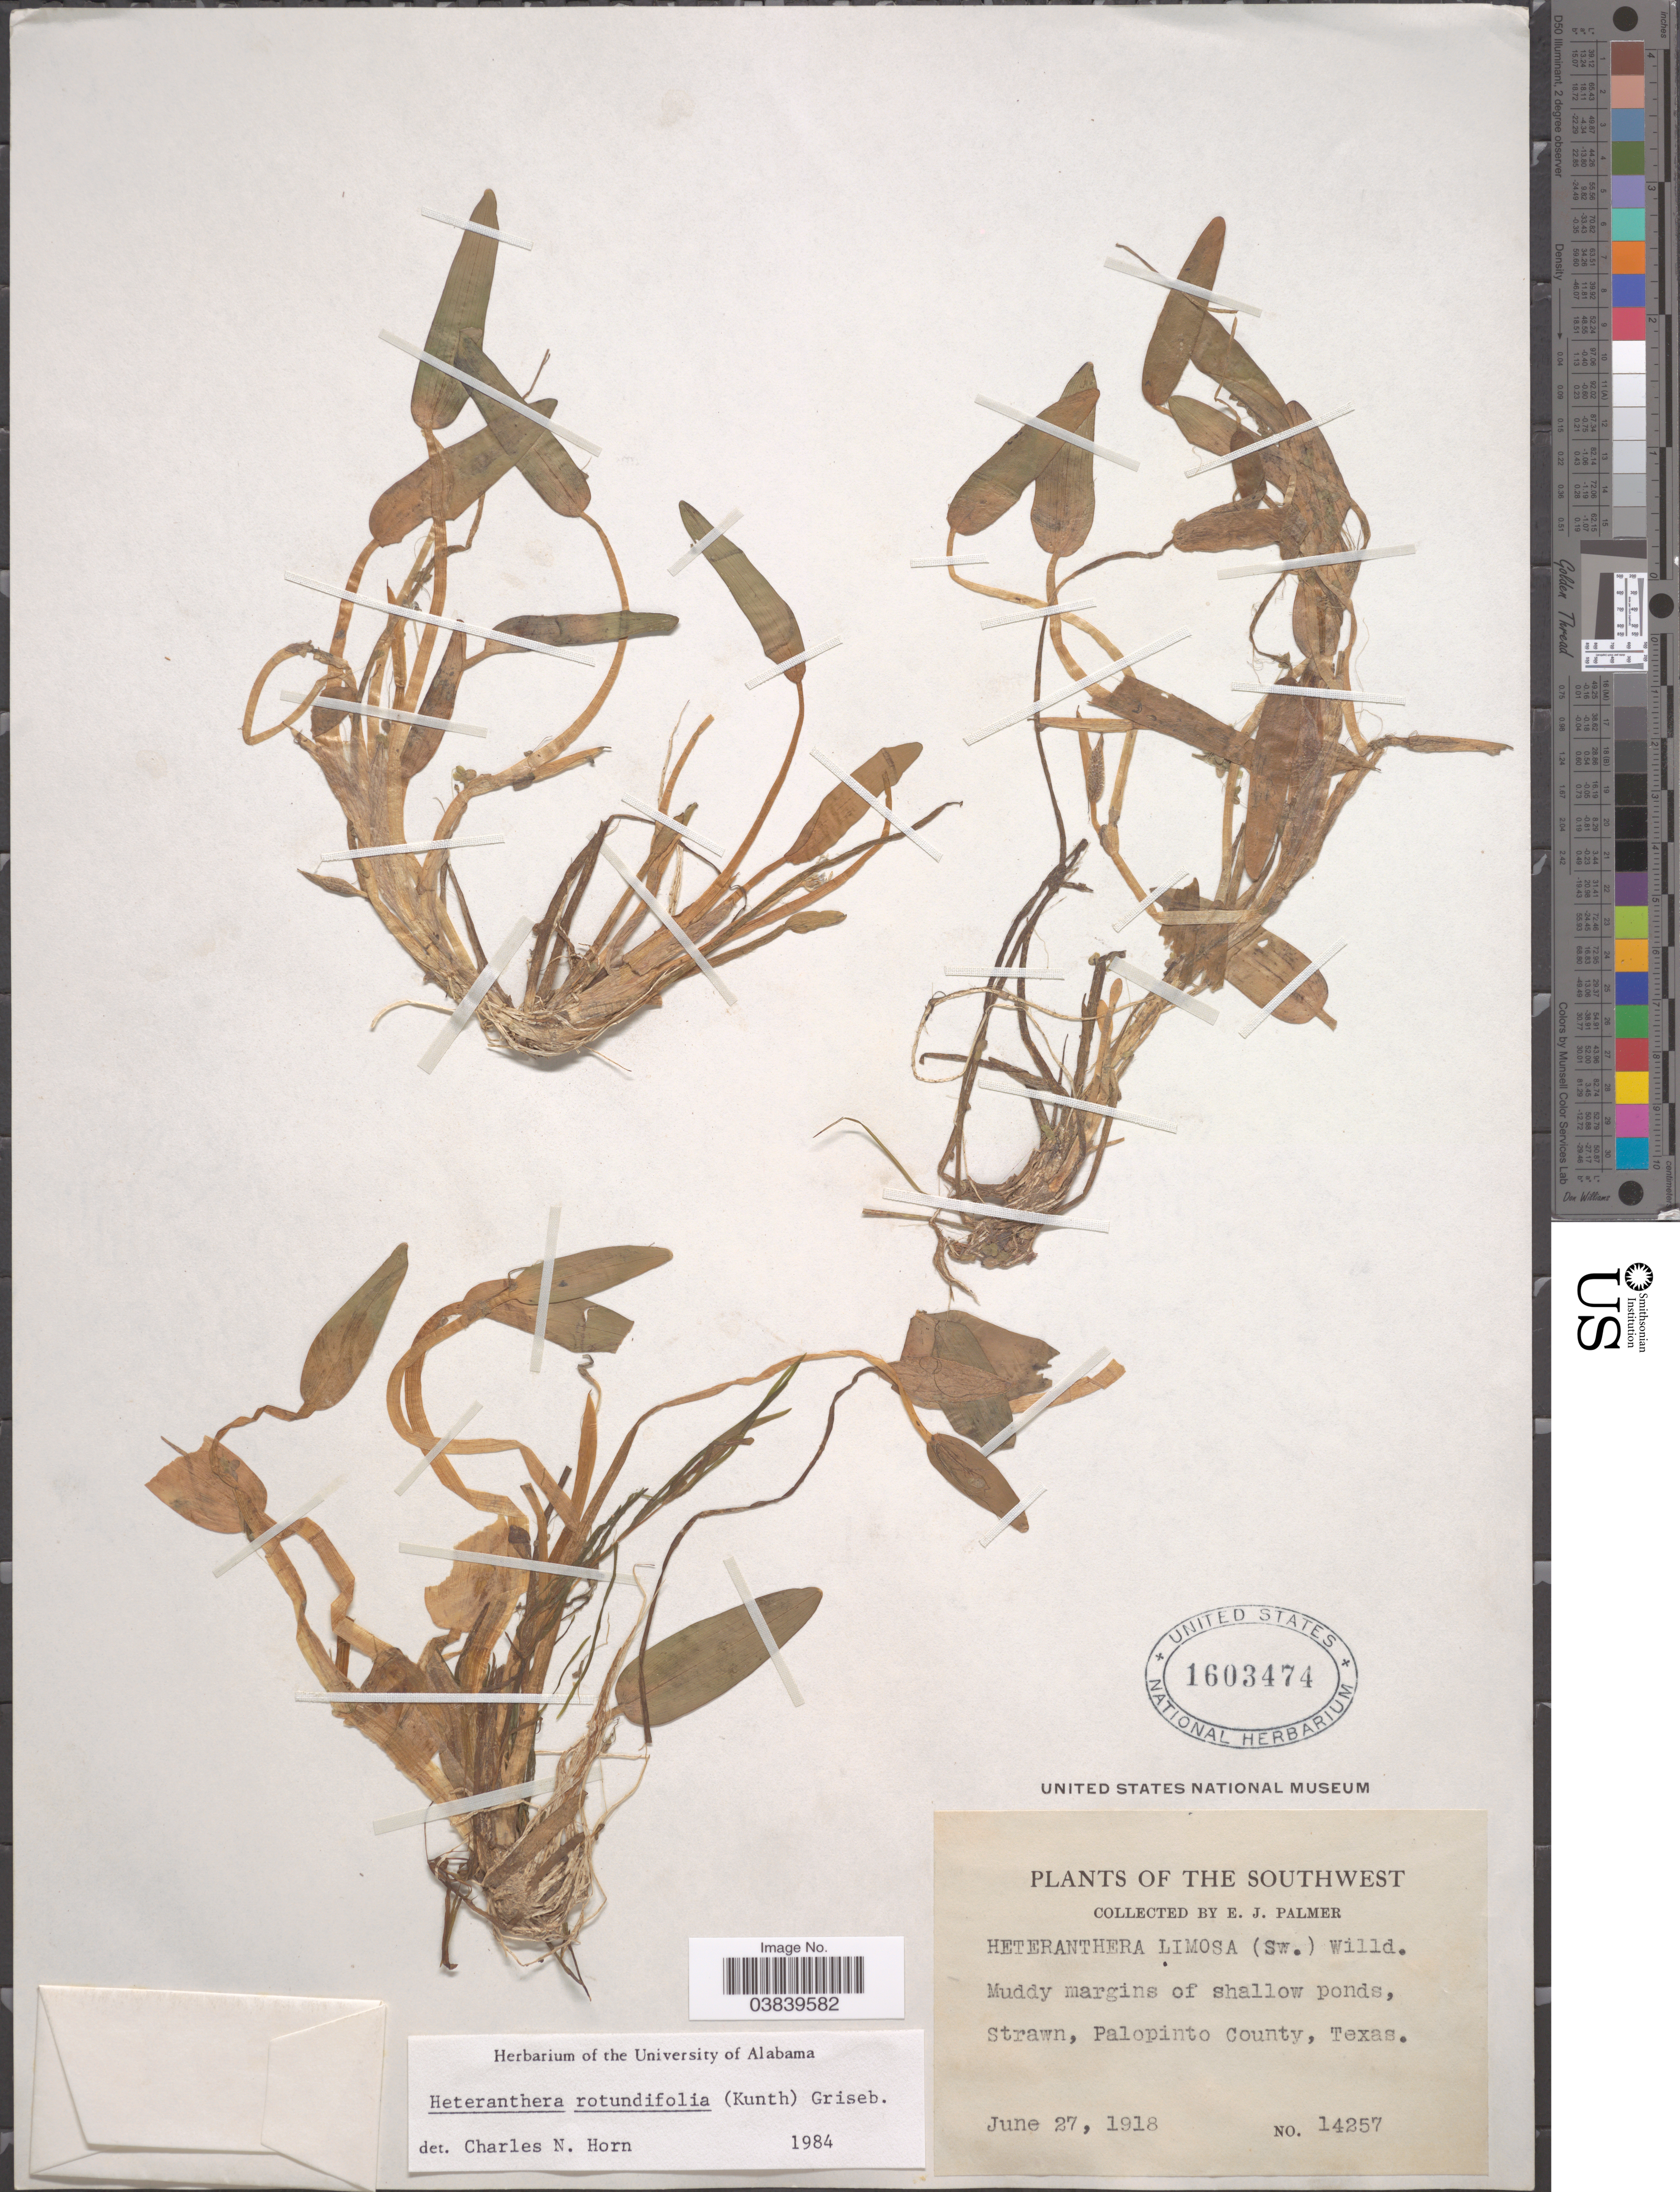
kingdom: Plantae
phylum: Tracheophyta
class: Liliopsida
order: Commelinales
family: Pontederiaceae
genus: Heteranthera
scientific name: Heteranthera rotundifolia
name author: (Kunth) Griseb.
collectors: E. J. Palmer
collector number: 14257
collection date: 1918-06-27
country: United States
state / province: Texas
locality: The Southwest. Strawn, Palopinto County.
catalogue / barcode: US 1603474